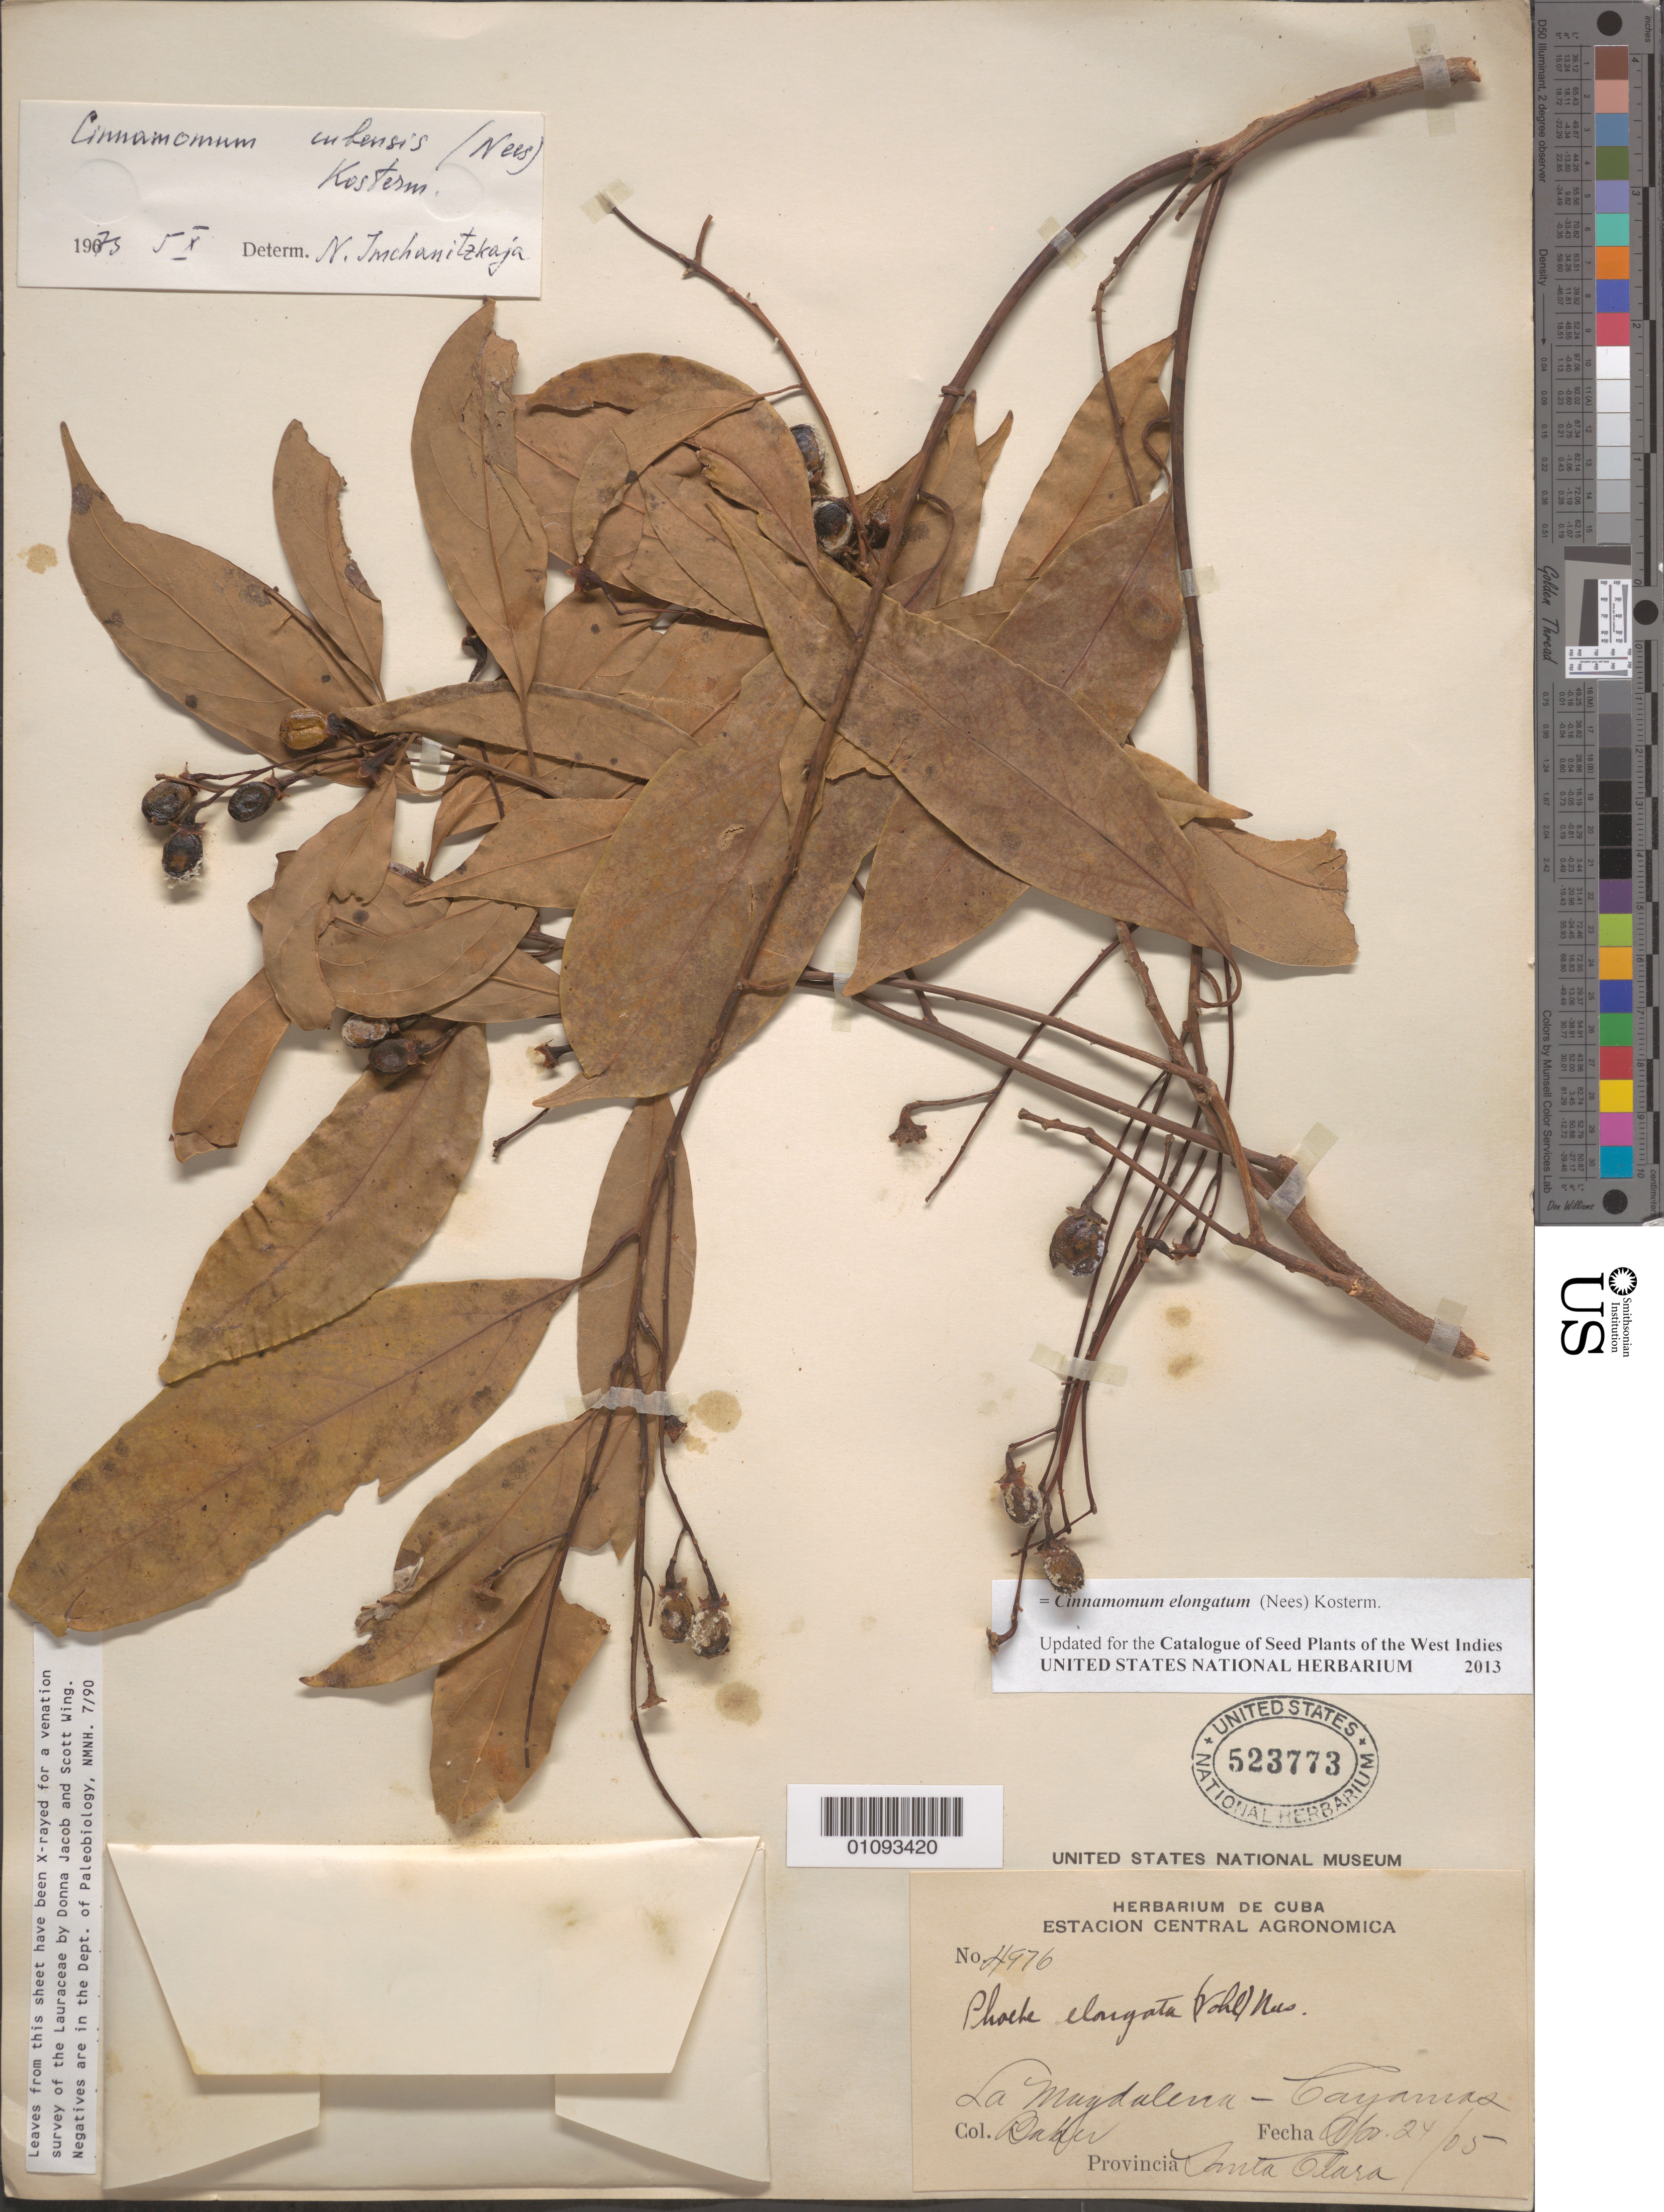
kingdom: Plantae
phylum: Tracheophyta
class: Magnoliopsida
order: Laurales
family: Lauraceae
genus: Cinnamomum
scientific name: Cinnamomum elongatum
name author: (Nees) Kosterm.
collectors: C. F. Baker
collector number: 4976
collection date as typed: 24 Apr 1905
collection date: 1905-04-24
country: Cuba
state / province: Villa Clara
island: Cuba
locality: Santa Clara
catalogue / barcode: US 523773